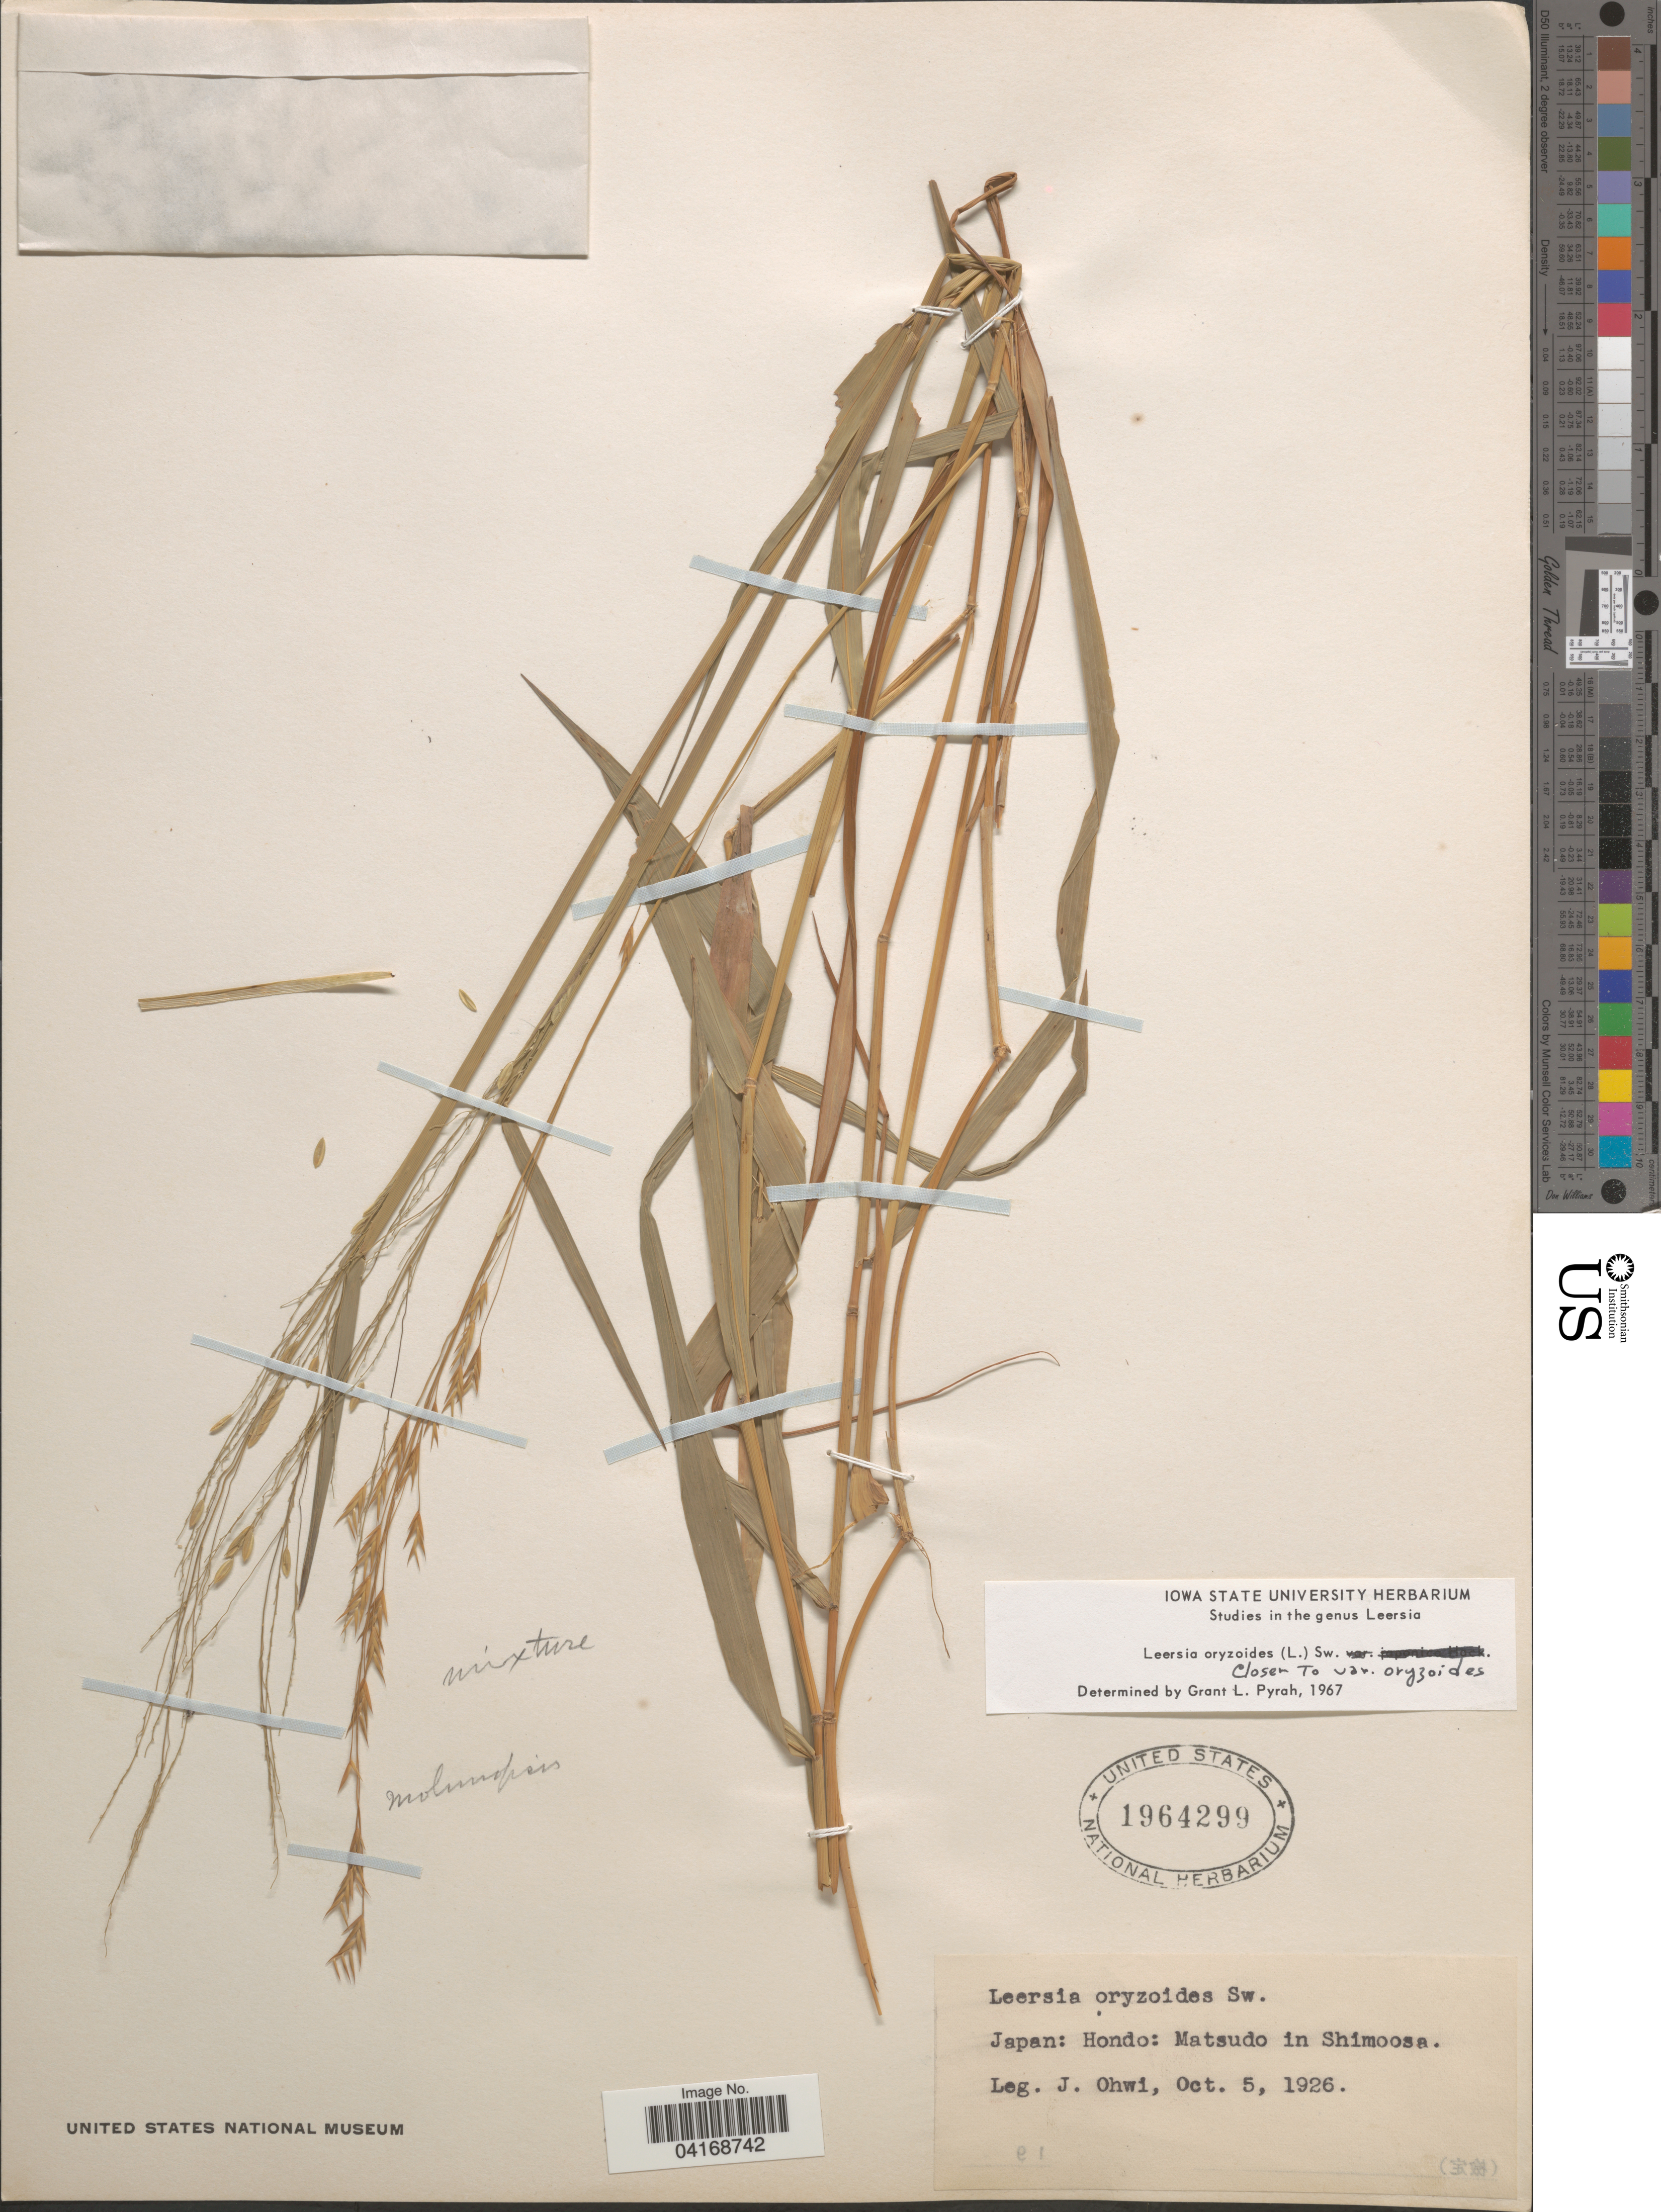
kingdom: Plantae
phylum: Tracheophyta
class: Liliopsida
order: Poales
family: Poaceae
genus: Leersia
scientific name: Leersia oryzoides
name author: (L.) Sw.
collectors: J. Ohwi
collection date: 1926-10-05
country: Japan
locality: Hondo: Matsudo in Shimoosa.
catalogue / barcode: US 1964299